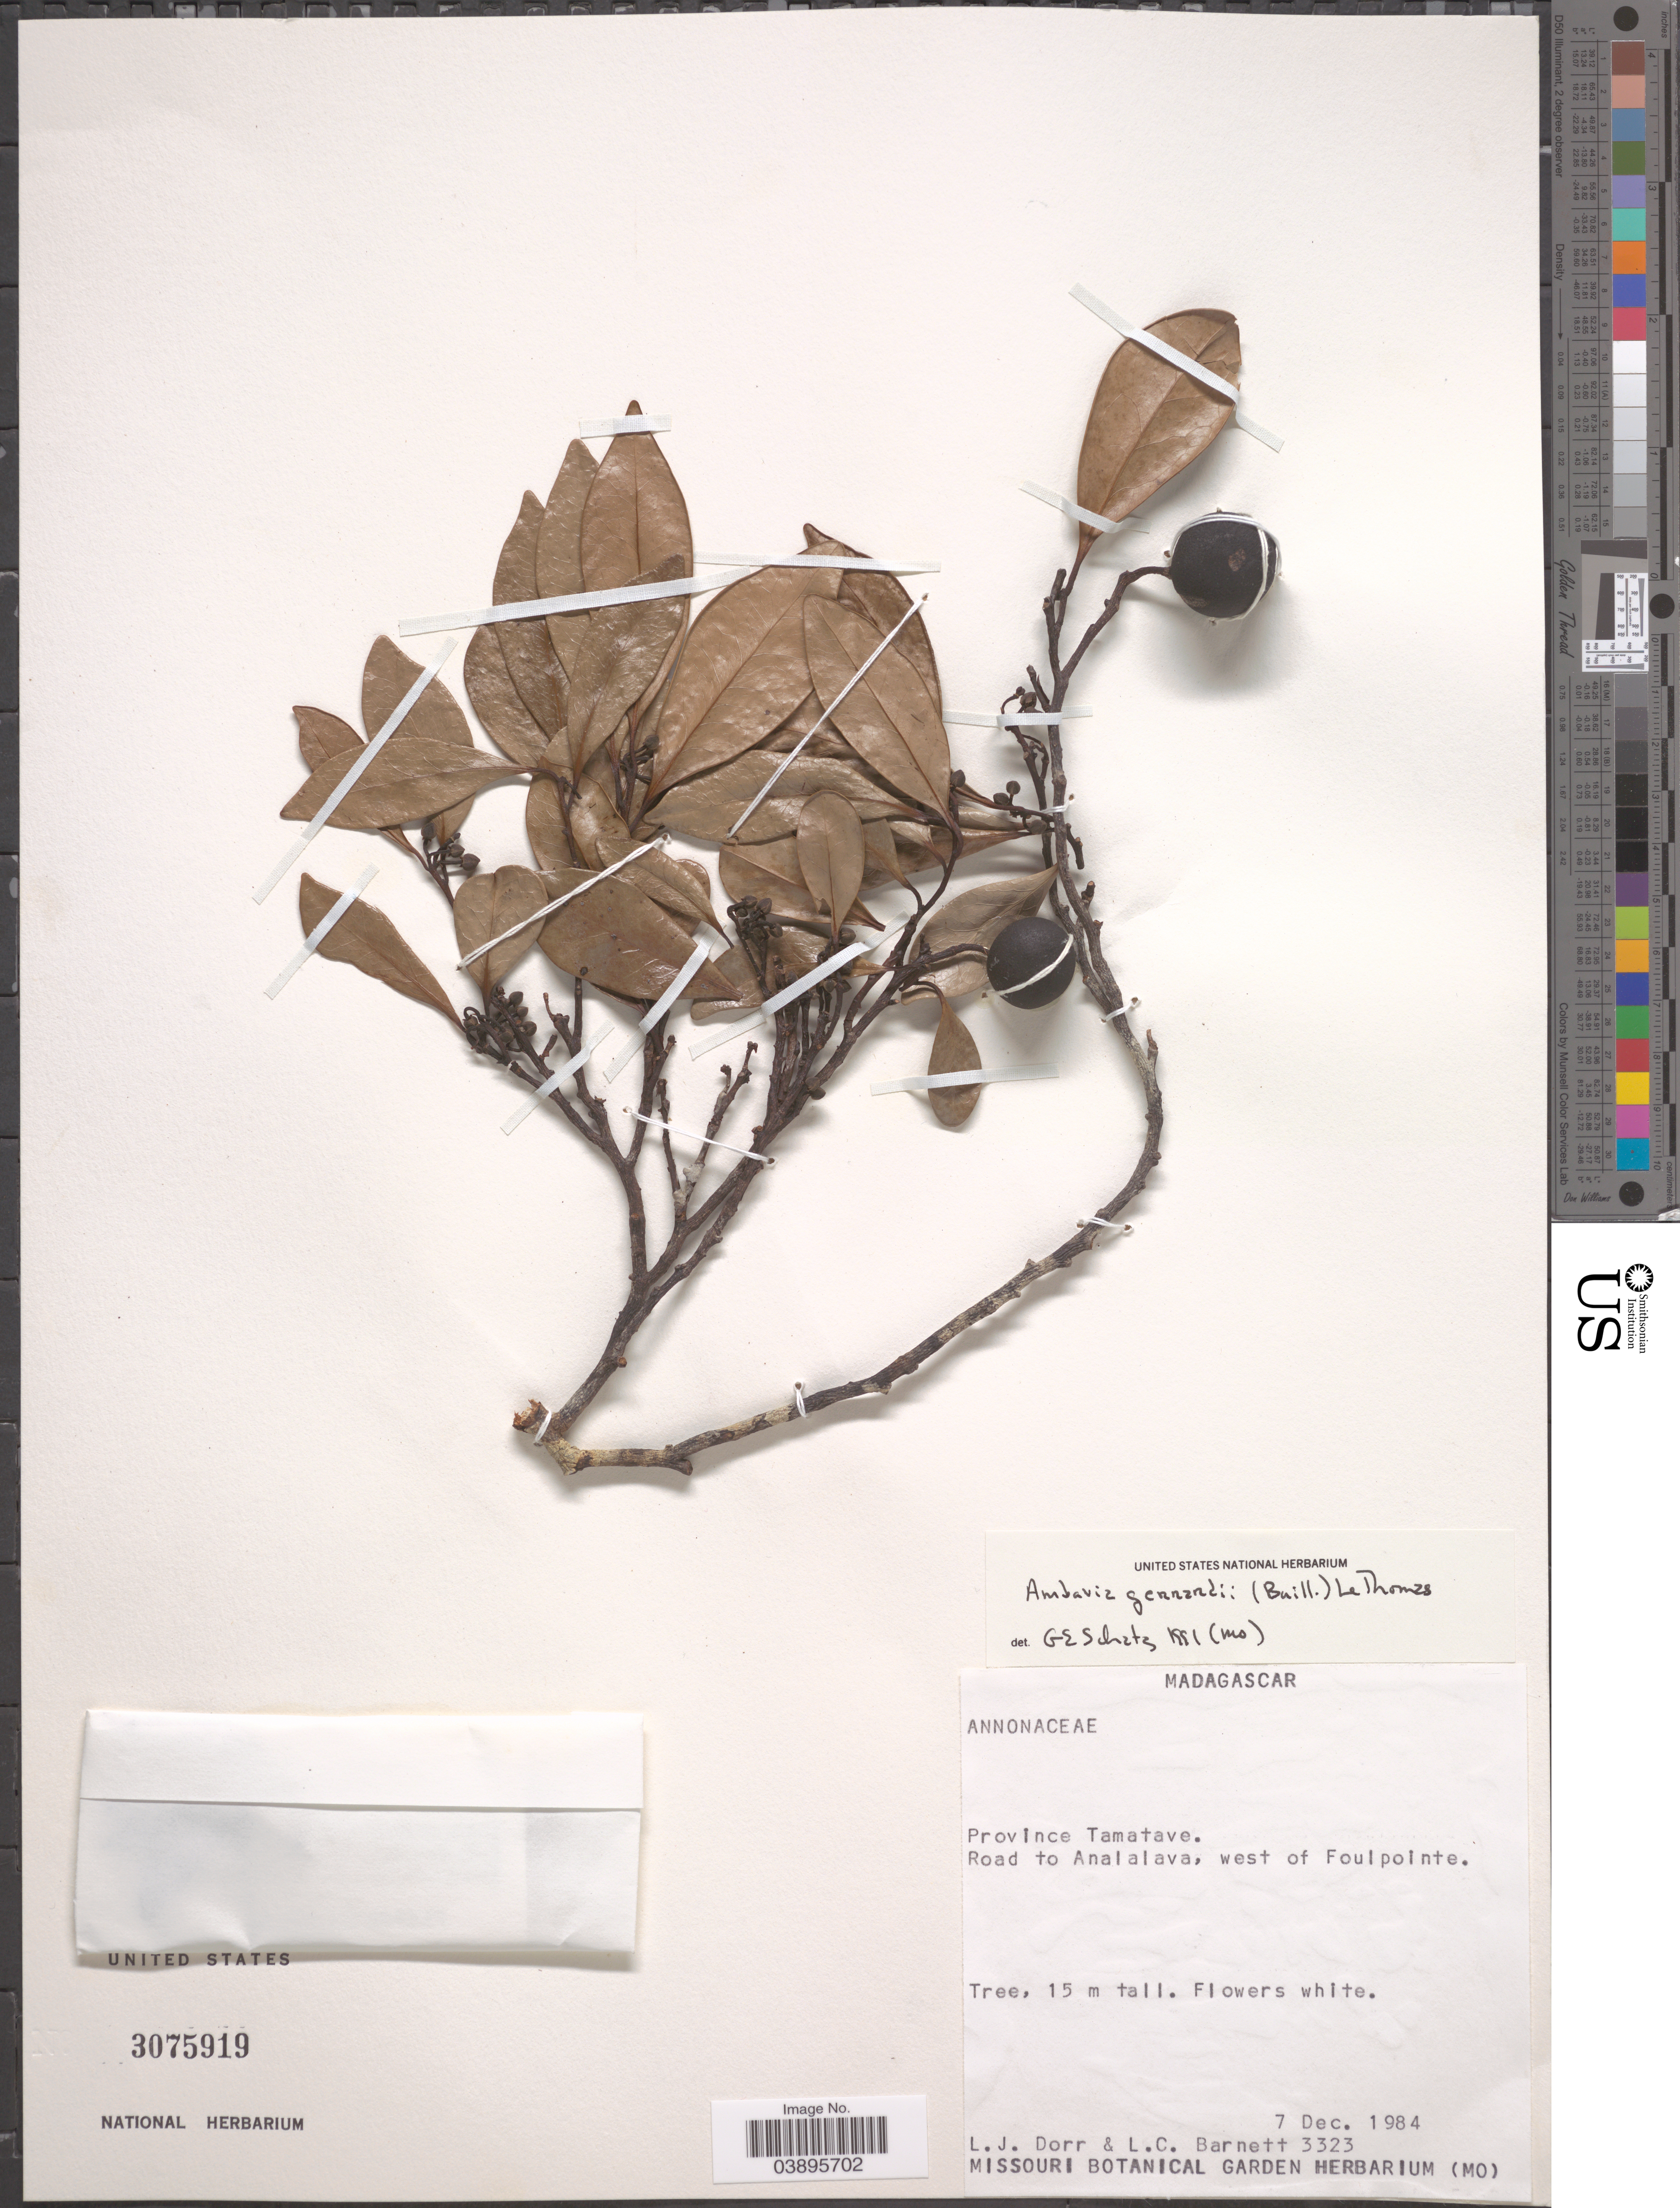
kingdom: Plantae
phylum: Tracheophyta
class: Magnoliopsida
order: Magnoliales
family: Annonaceae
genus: Popowia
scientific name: Popowia gerrardii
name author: Ghesq. ex Cavaco & Keraudren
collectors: L. J. Dorr & L. C. Barnett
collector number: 3323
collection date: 1984-12-07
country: Madagascar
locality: Province Tamatave. Road to Analalava, west to Foulpointe.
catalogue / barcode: US 3075919